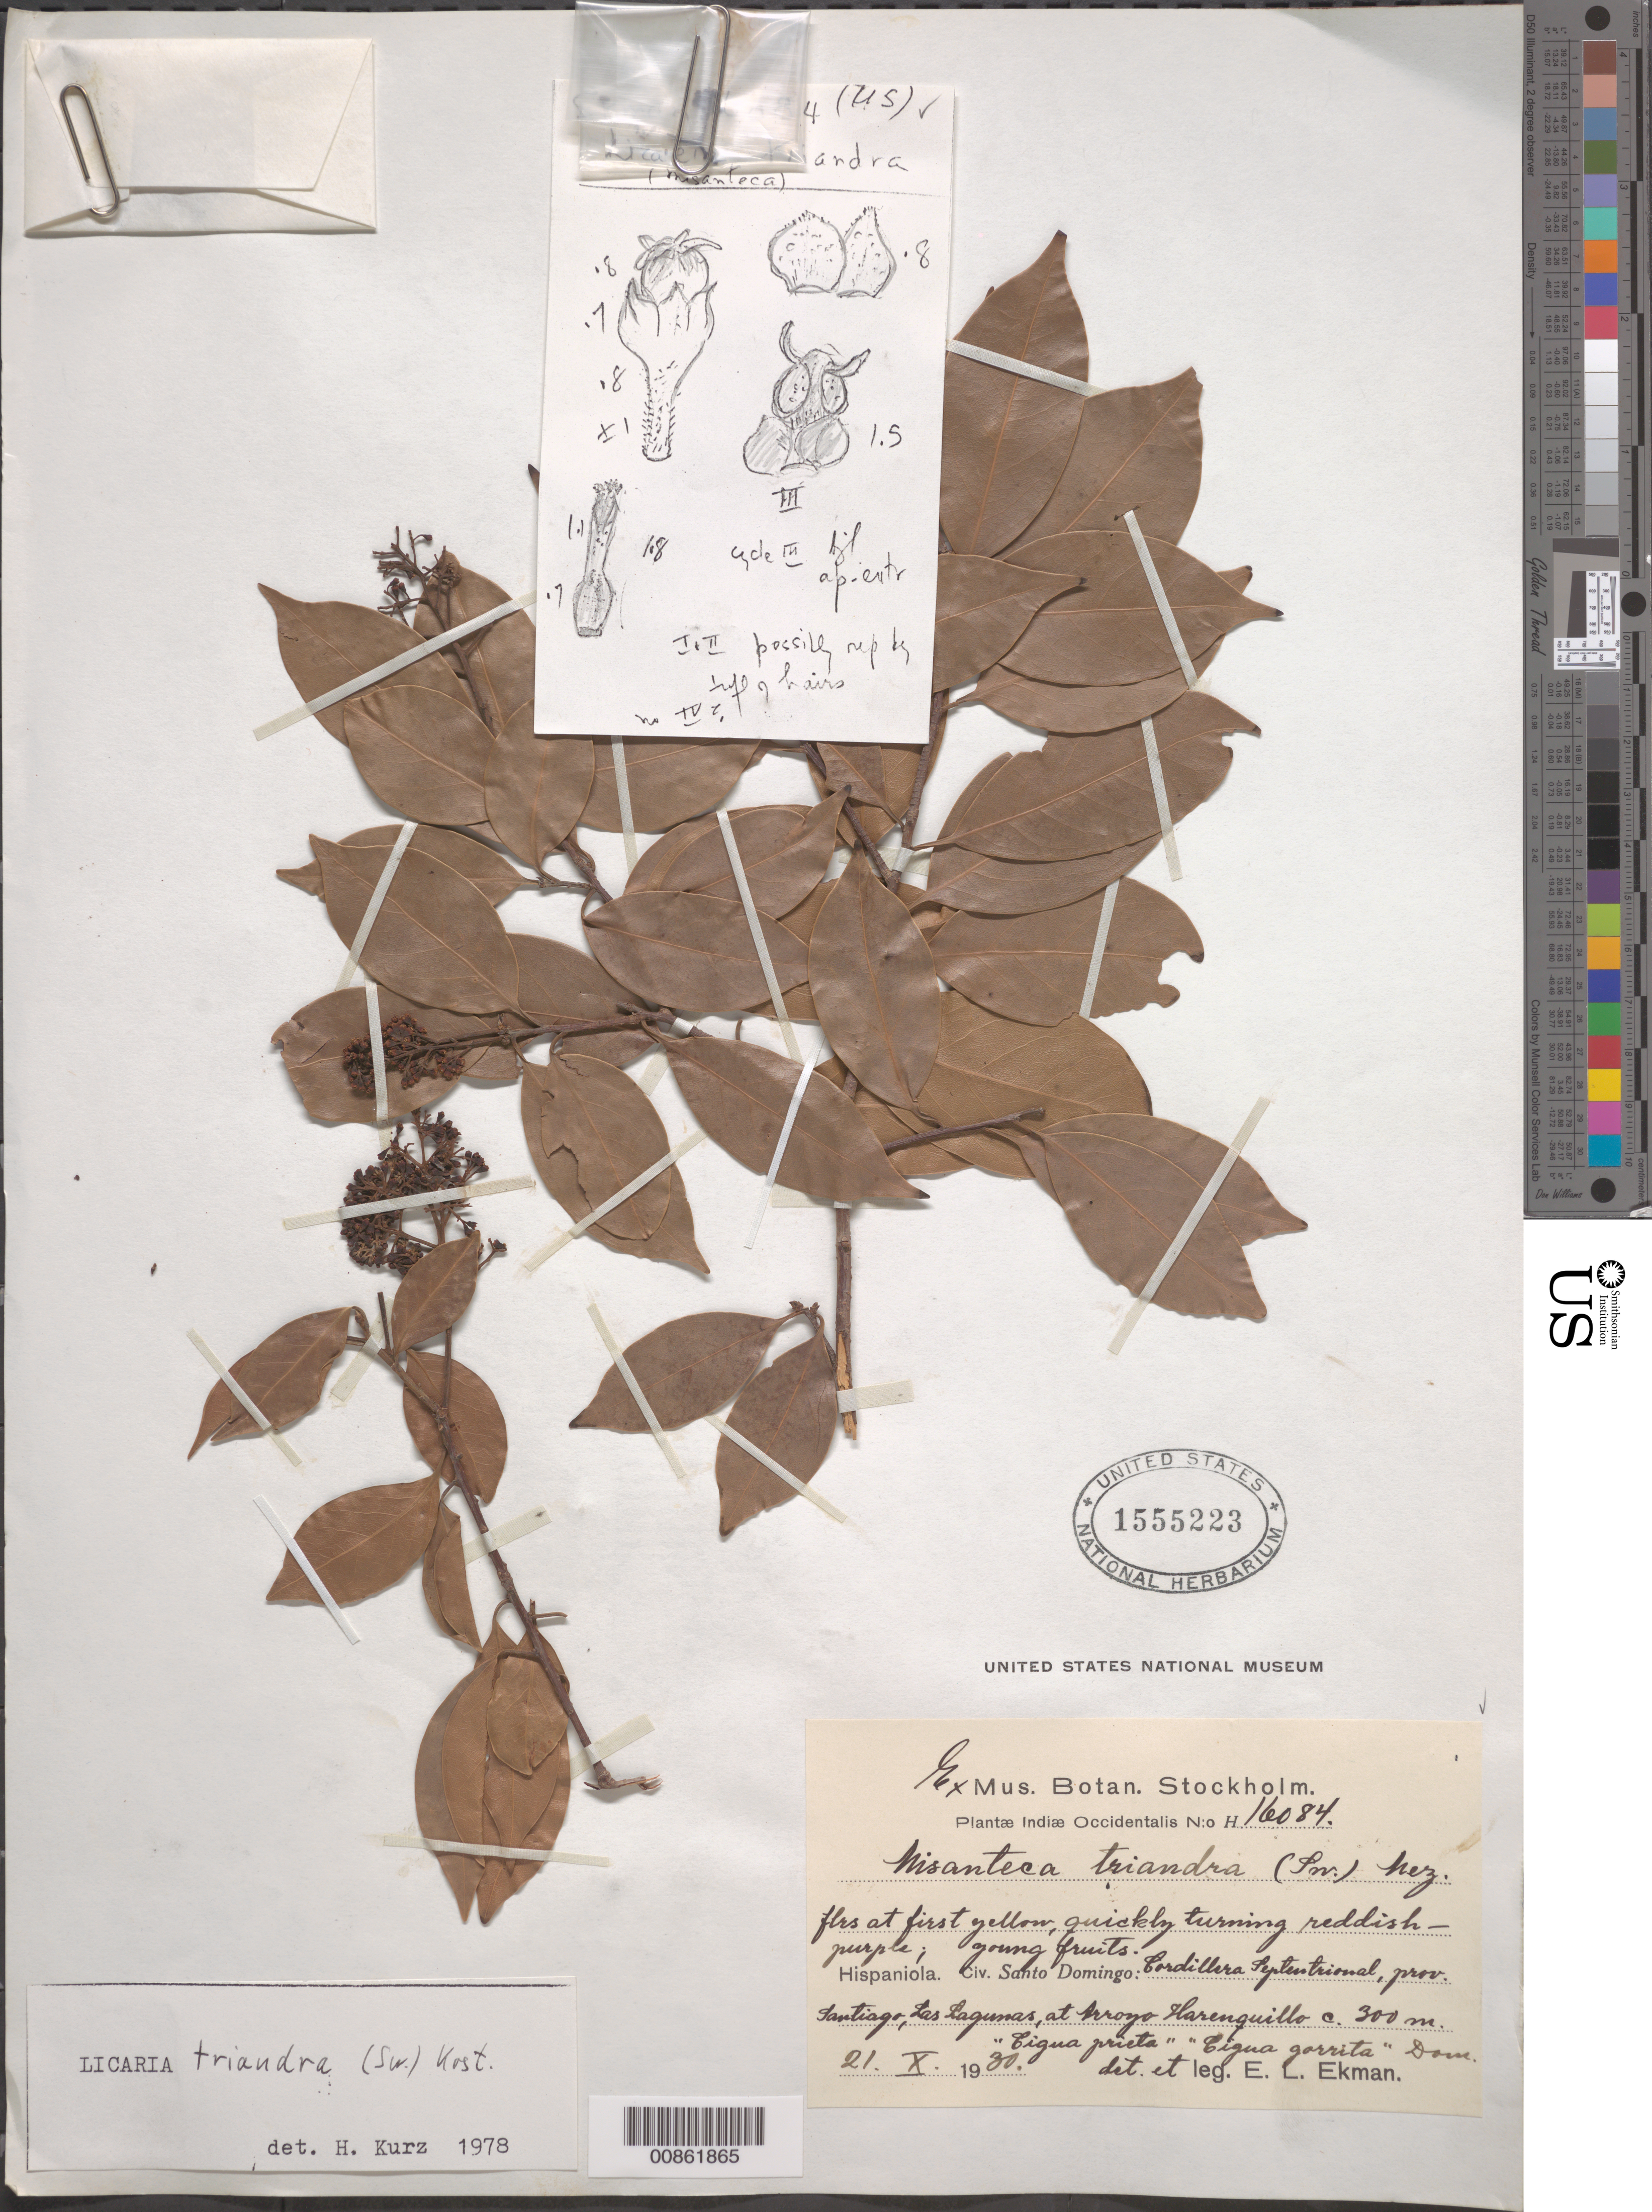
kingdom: Plantae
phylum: Tracheophyta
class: Magnoliopsida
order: Laurales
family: Lauraceae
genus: Licaria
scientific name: Licaria triandra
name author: (Sw.) Kosterm.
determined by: Kurz, H.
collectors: E. L. Ekman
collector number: H 16084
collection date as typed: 21 Oct 1930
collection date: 1930-10-21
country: Dominican Republic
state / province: Santiago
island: Hispaniola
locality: Cordillera Septentrional, Las Lagunas, at Arroyo Harenquillo.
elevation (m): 300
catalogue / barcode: US 1555223